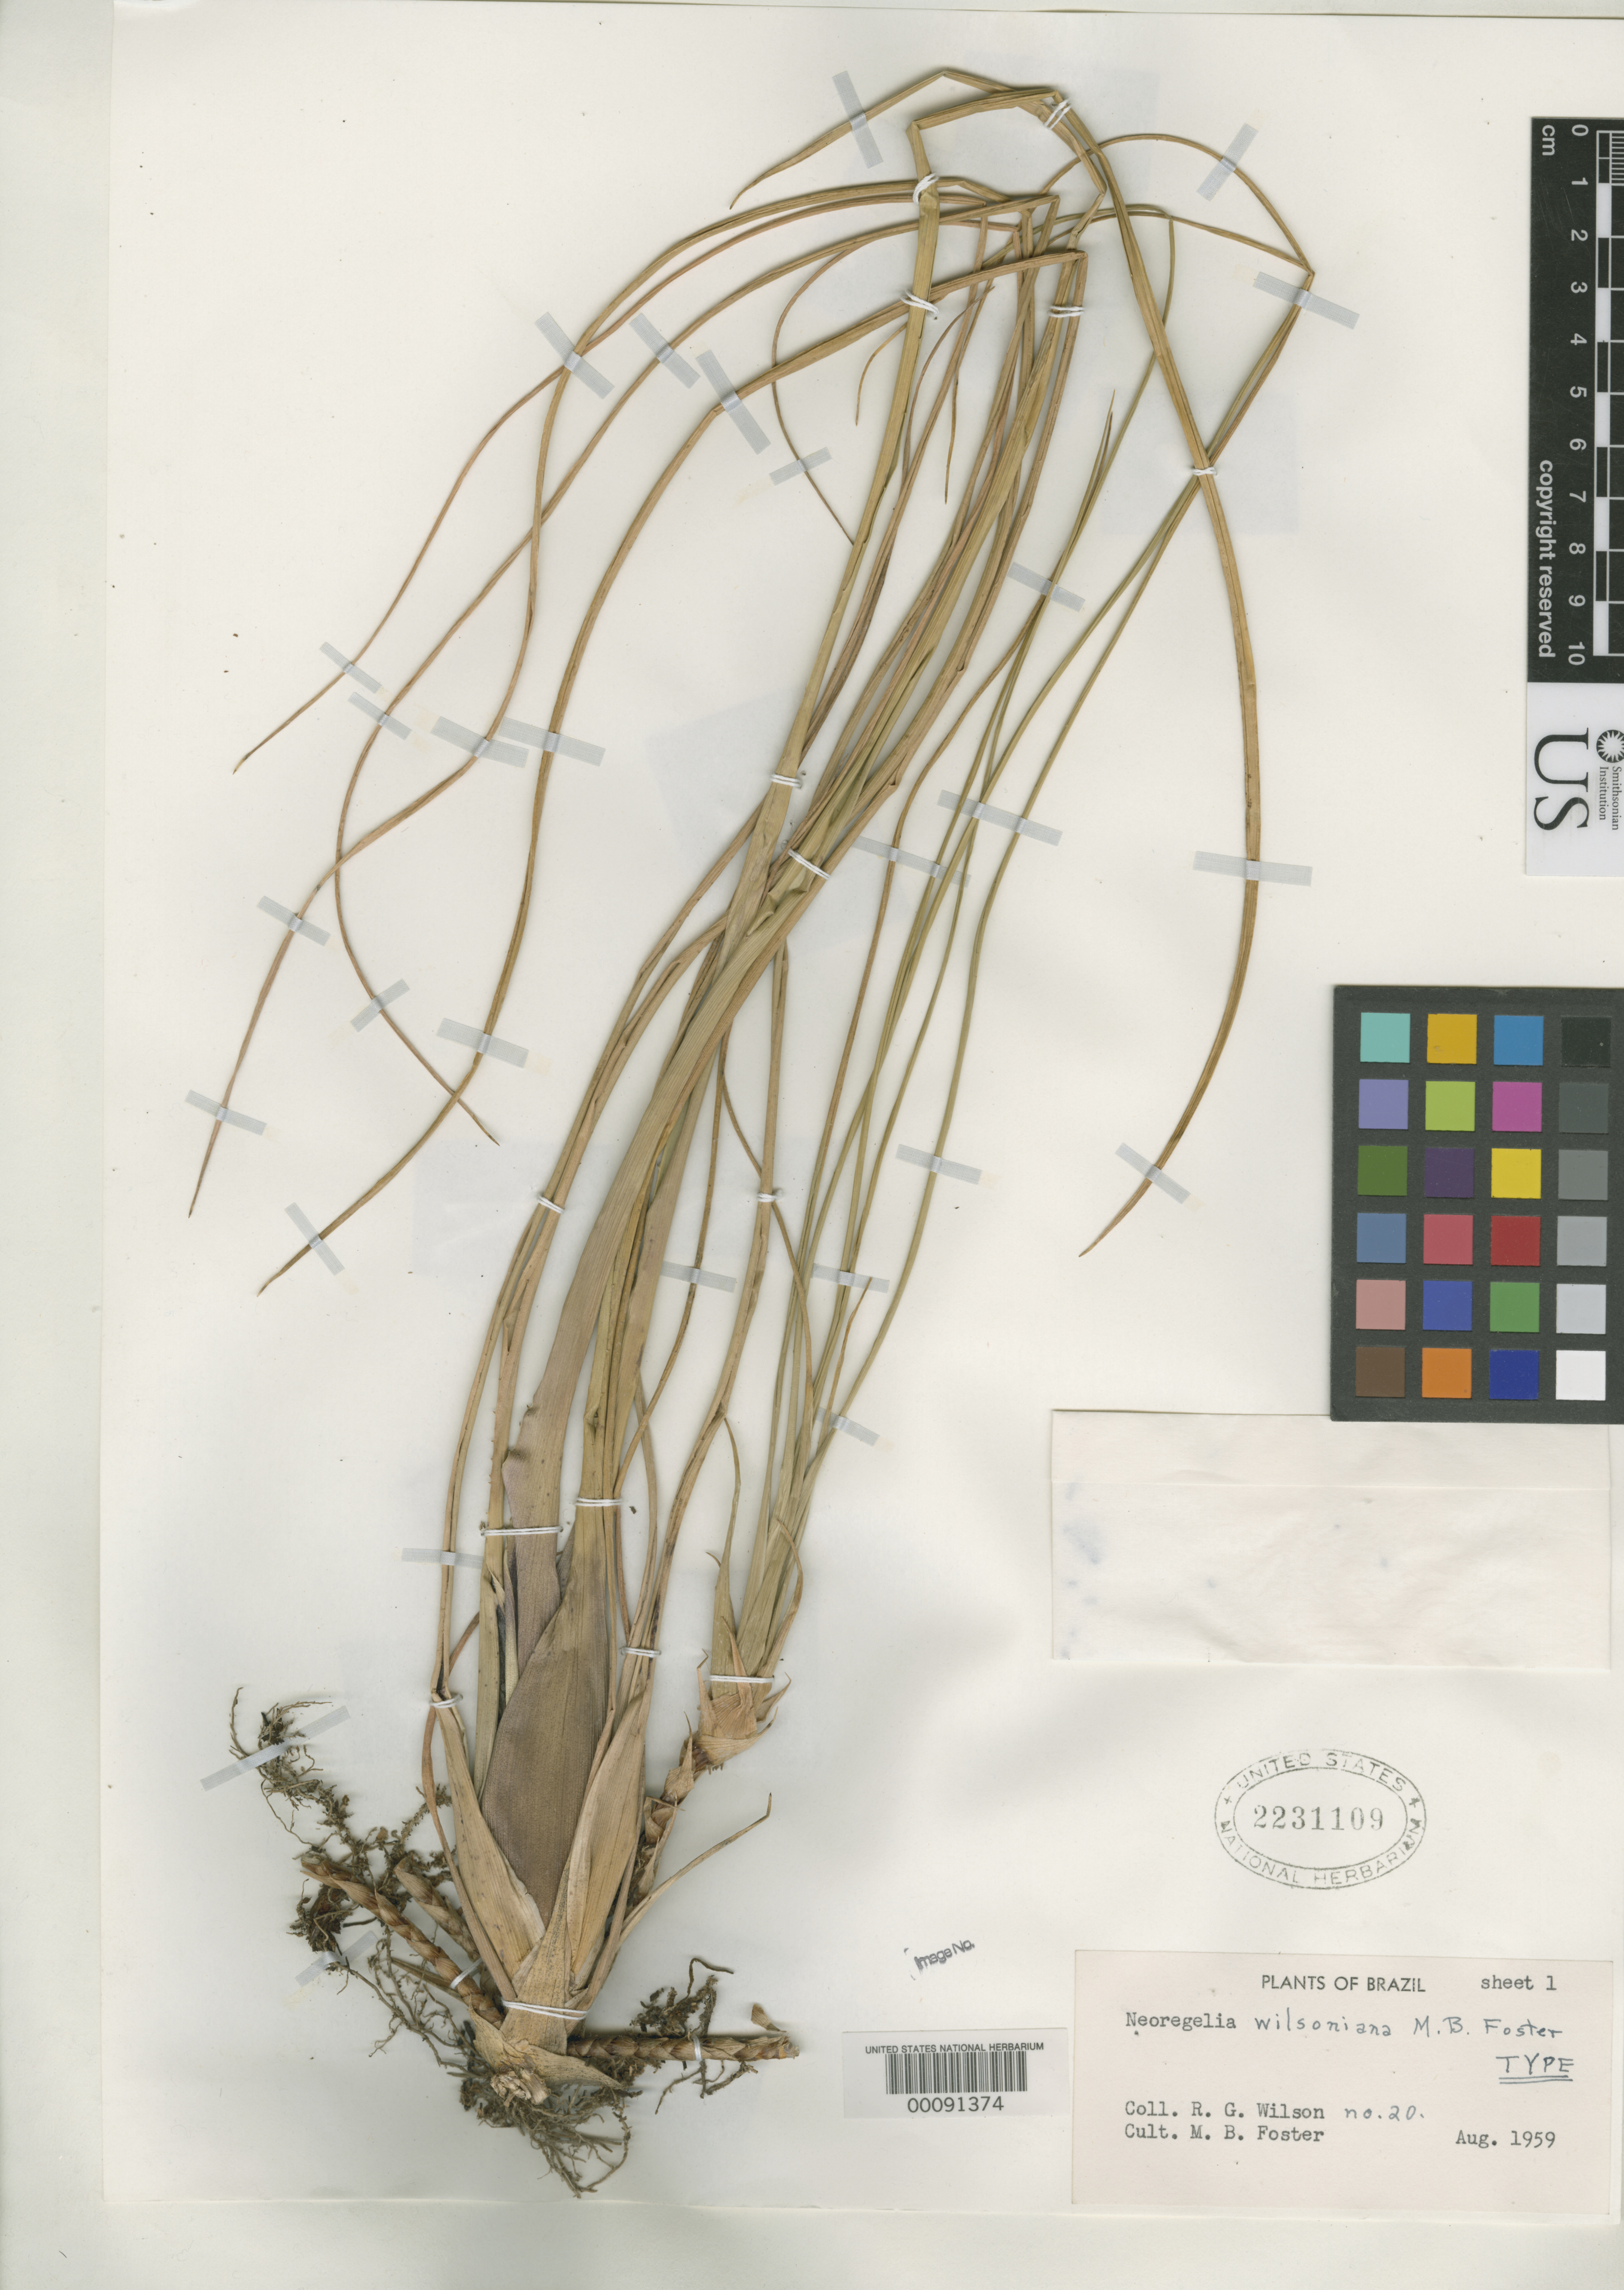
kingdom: Plantae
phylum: Tracheophyta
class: Liliopsida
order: Poales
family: Bromeliaceae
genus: Neoregelia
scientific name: Neoregelia wilsoniana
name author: M.B. Foster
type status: Holotype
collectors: R. G. Wilson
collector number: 20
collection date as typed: Aug 1959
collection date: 1959-08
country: Brazil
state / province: Bahia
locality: North of Esplanda city on road to Jaquera.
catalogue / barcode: US 2231109